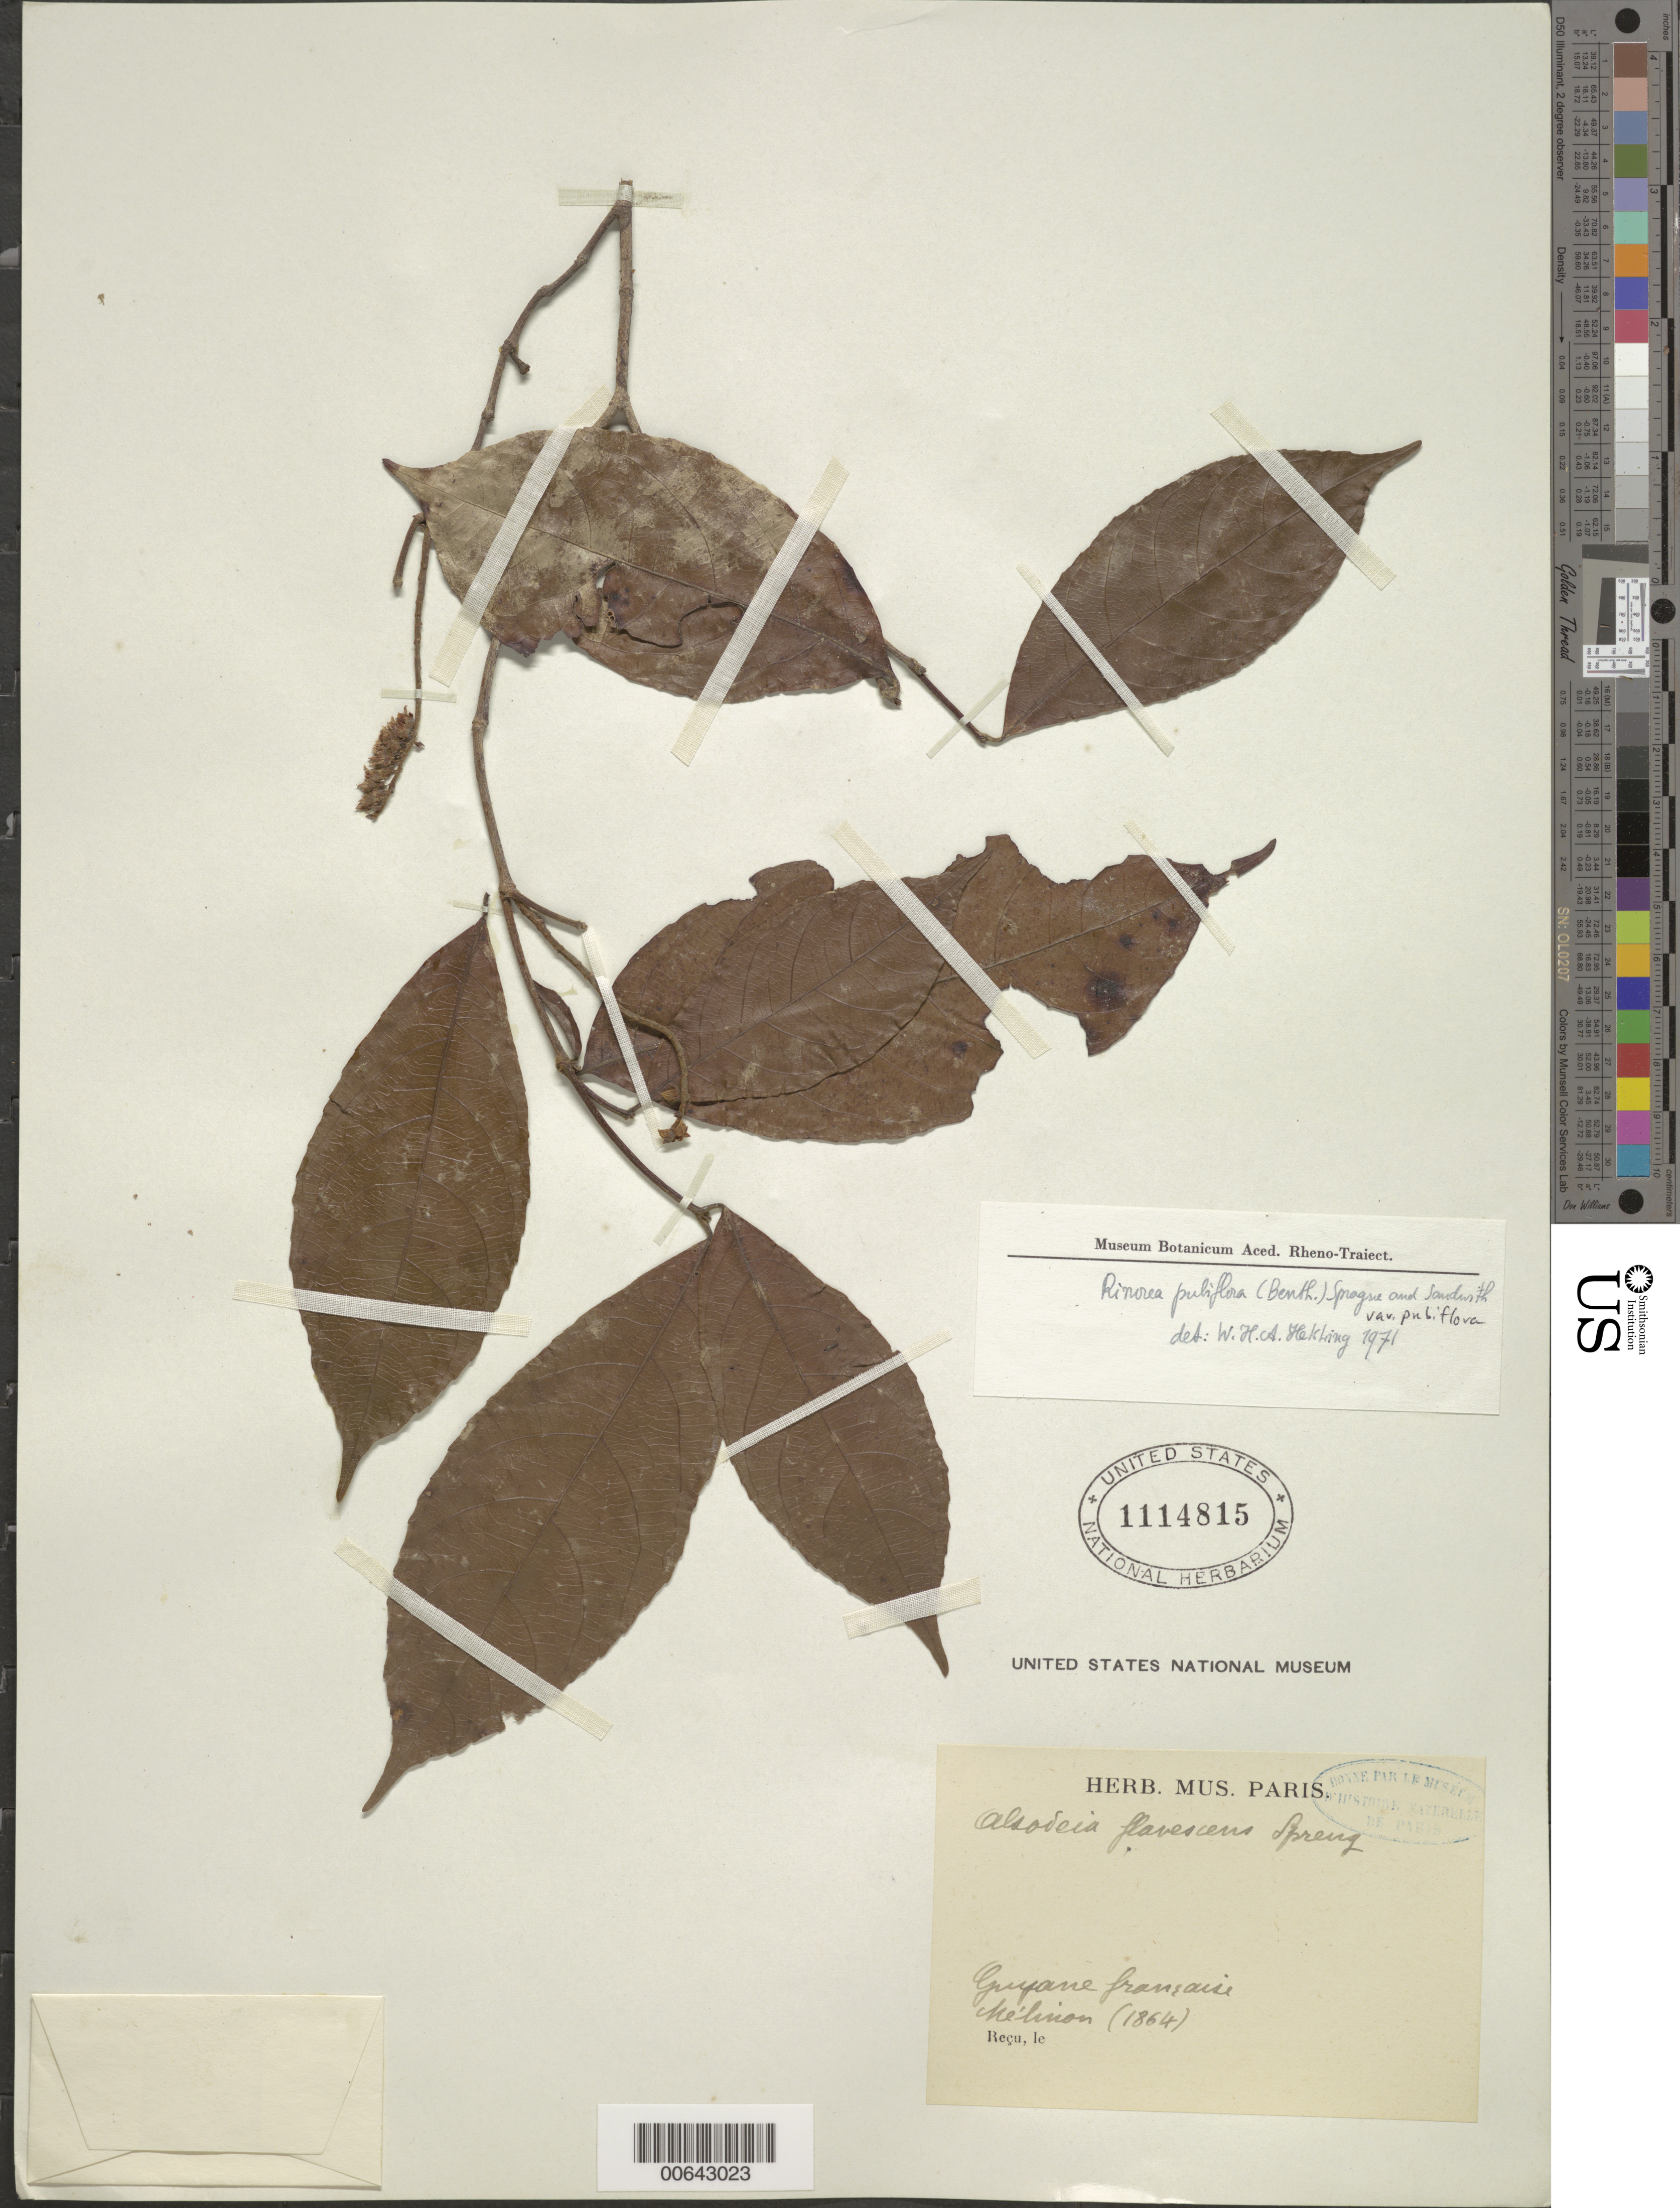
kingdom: Plantae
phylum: Tracheophyta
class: Magnoliopsida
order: Malpighiales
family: Violaceae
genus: Rinorea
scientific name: Rinorea pubiflora var. pubiflora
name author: (Benth.) Sprague & Sandwith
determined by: Hekking, W. H. A.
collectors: E. Mélinon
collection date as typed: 1864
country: French Guiana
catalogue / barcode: US 1114815